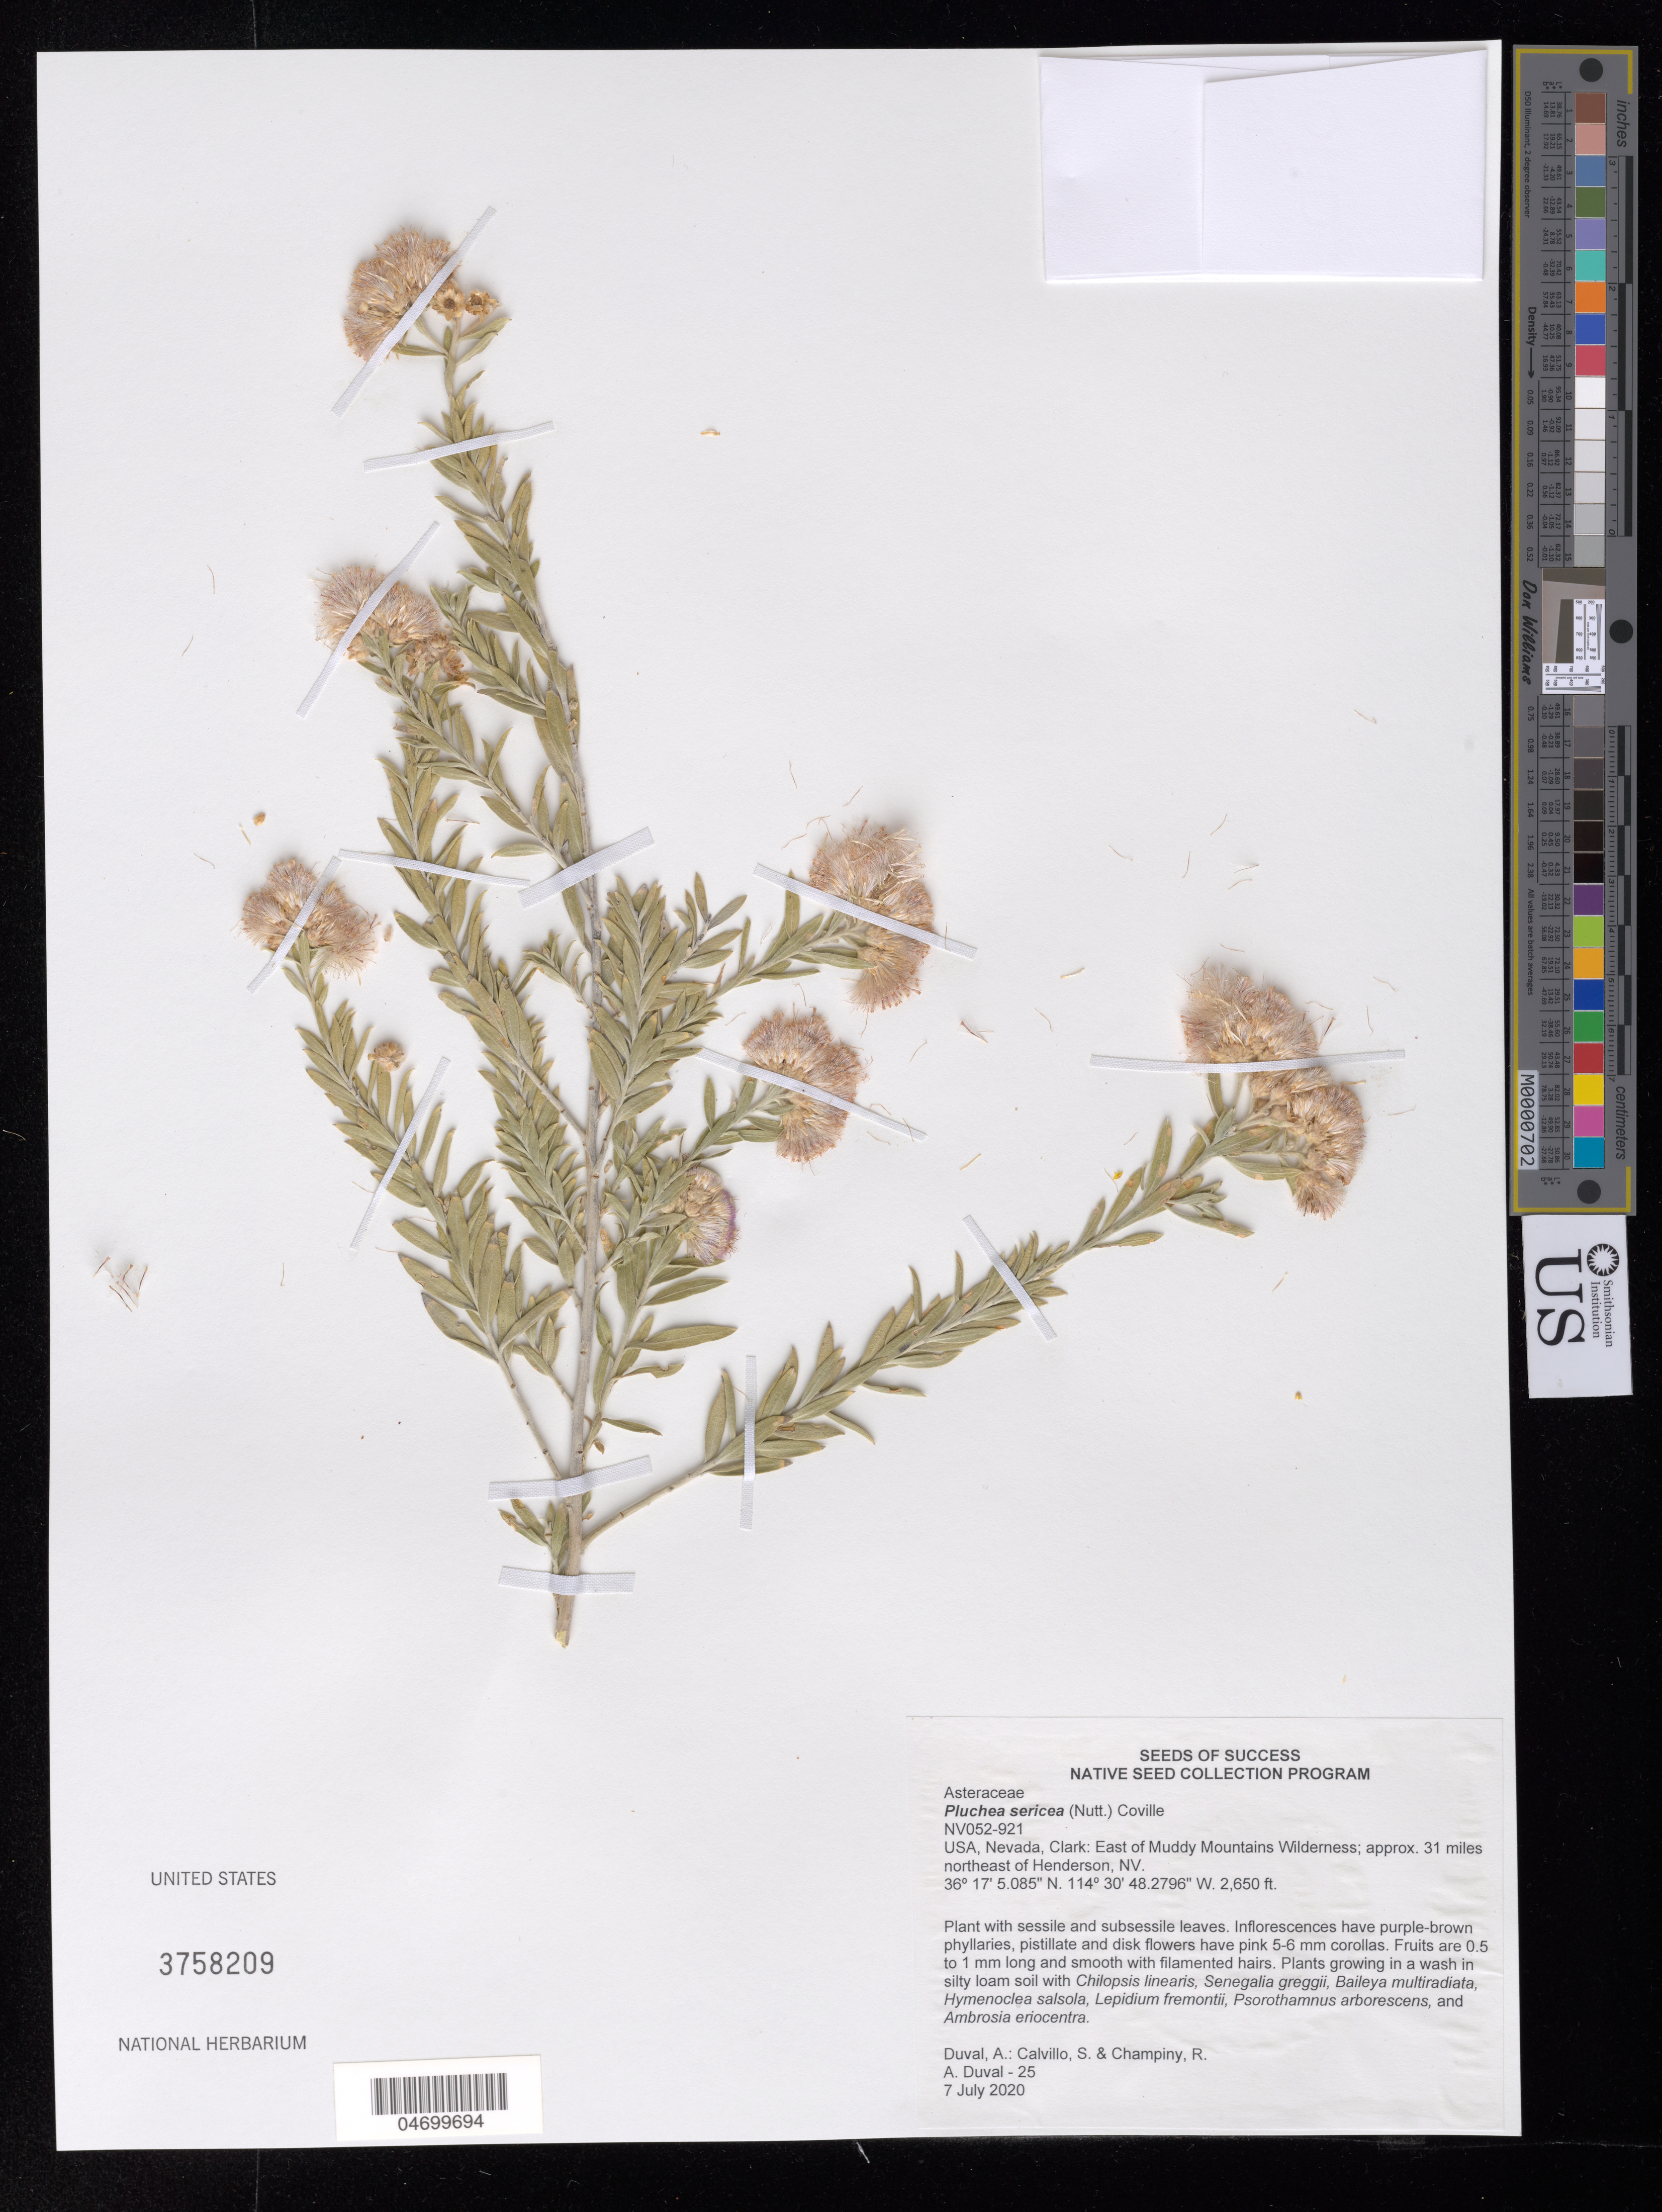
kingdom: Plantae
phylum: Tracheophyta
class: Magnoliopsida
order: Asterales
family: Asteraceae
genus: Pluchea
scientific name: Pluchea sericea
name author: (Nutt.) Coville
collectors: A. Duval, S. Calvillo & R. Champiny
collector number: NV052-921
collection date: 2020-07-07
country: United States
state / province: Nevada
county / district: Clark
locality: E of Muddy Mtns Wilderness, 31 mi. NE of Henderson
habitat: Wash in silty loam soil. With Chilopsis linearis, Senegalia greggii, Lepidium fremontii, etc.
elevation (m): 808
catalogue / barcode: US 3758209